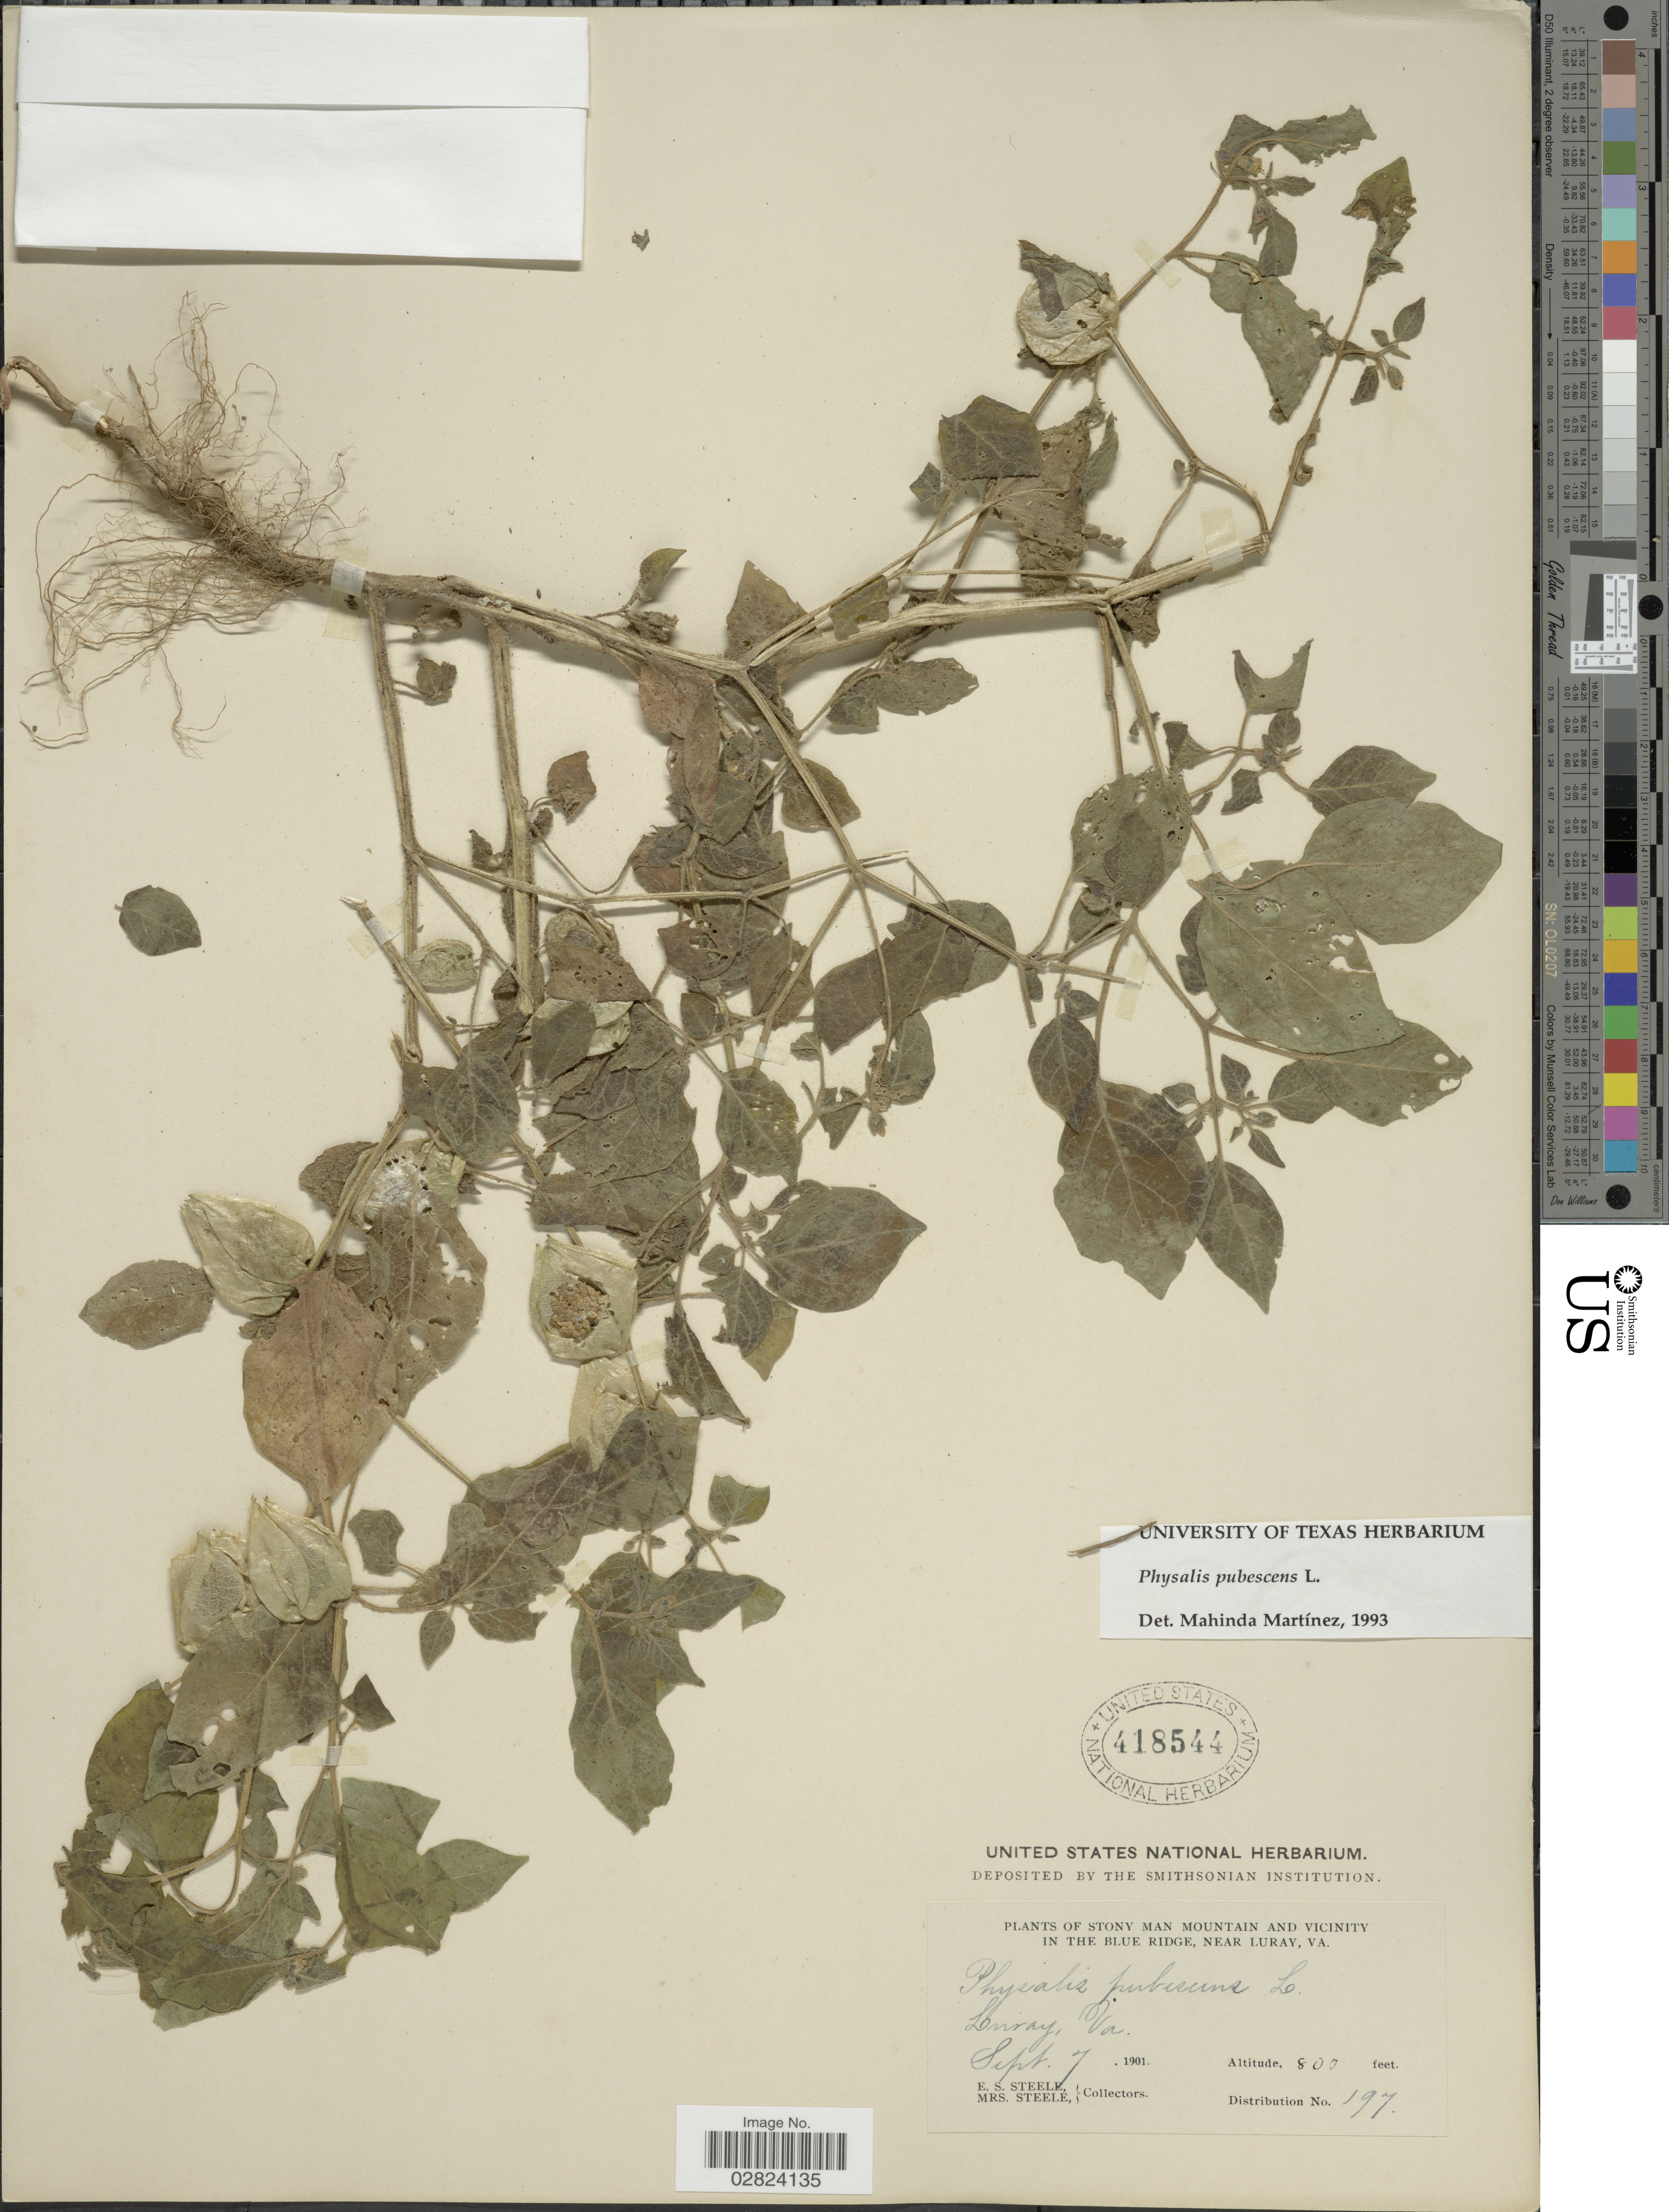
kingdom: Plantae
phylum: Tracheophyta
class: Magnoliopsida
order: Solanales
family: Solanaceae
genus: Physalis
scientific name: Physalis pubescens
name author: L.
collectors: E. Steele & Mrs. E. S. Steele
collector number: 197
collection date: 1901-09-07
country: United States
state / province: Virginia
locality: Stony Man Mountain and Vicinity in the Blue Ridge, Near Luray. Luray.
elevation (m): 244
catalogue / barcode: US 418544